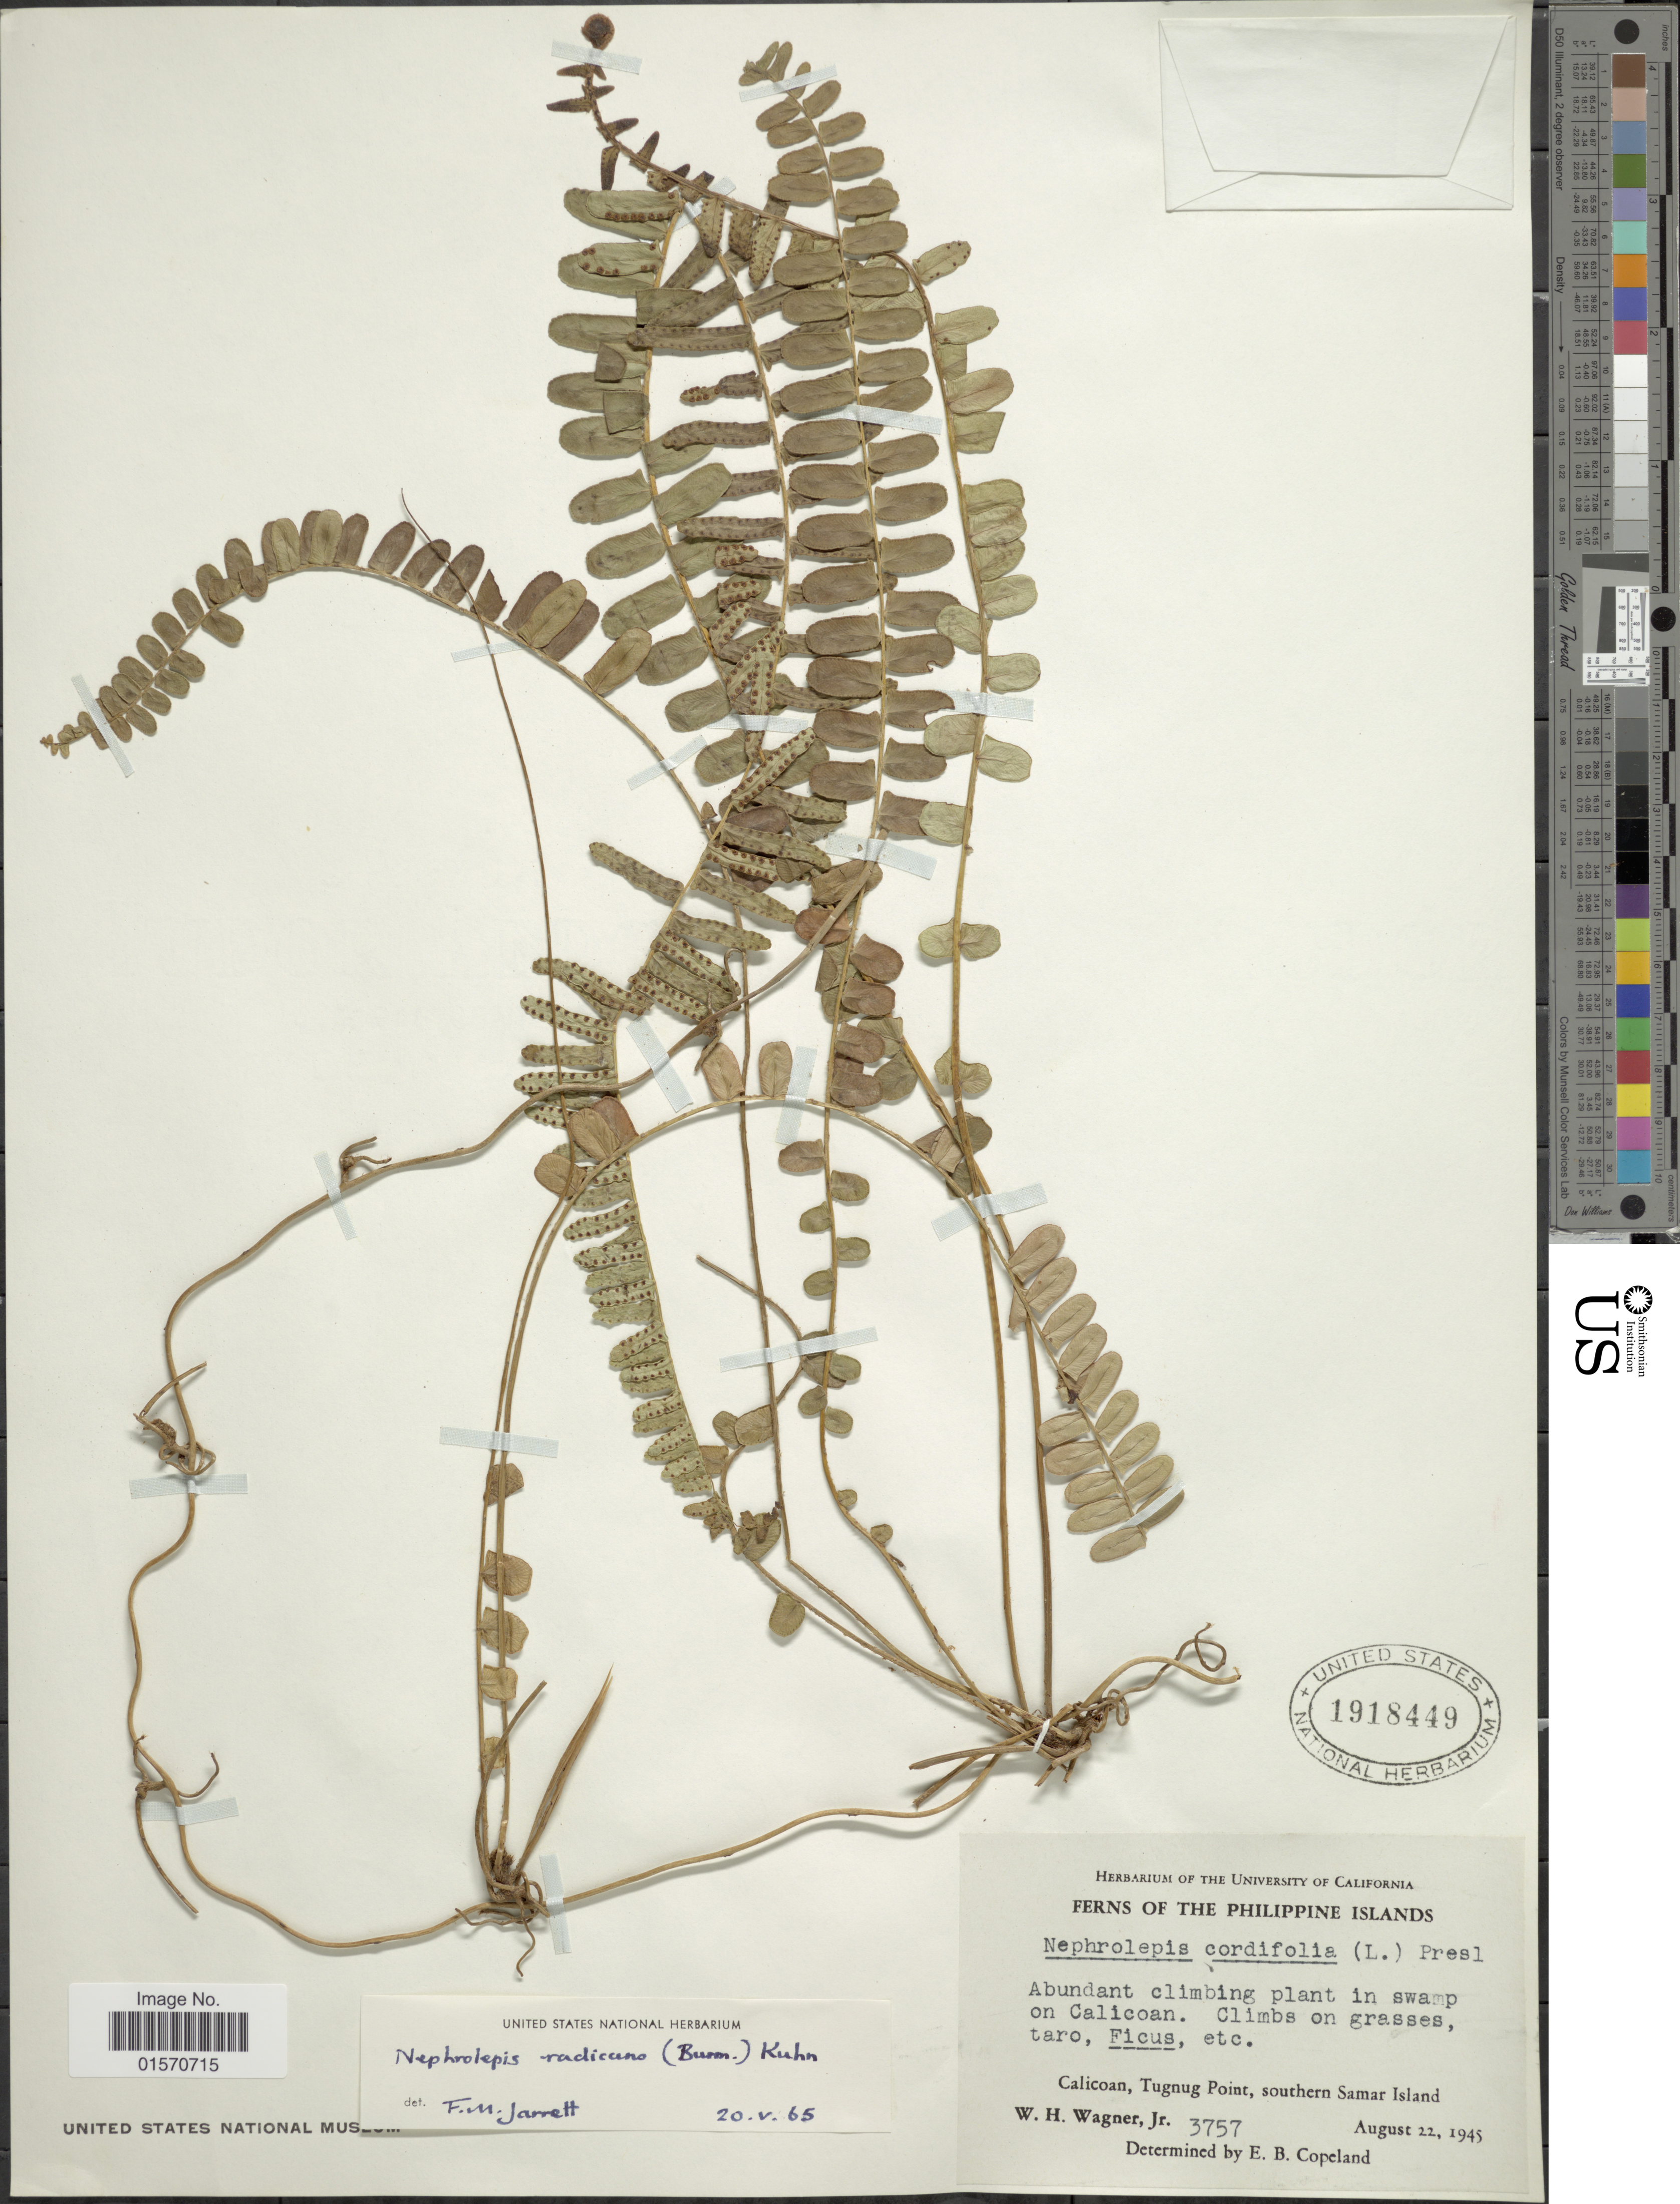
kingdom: Plantae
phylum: Tracheophyta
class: Polypodiopsida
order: Polypodiales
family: Nephrolepidaceae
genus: Nephrolepis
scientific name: Nephrolepis radicans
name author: (Burm.) Kuhn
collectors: W. H. Wagner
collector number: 3757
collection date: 1945-08-22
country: Philippines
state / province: Eastern Visayas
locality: Philippine Islands, Calicoan, Tugnug Point, southern Samar Island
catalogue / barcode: US 1918449